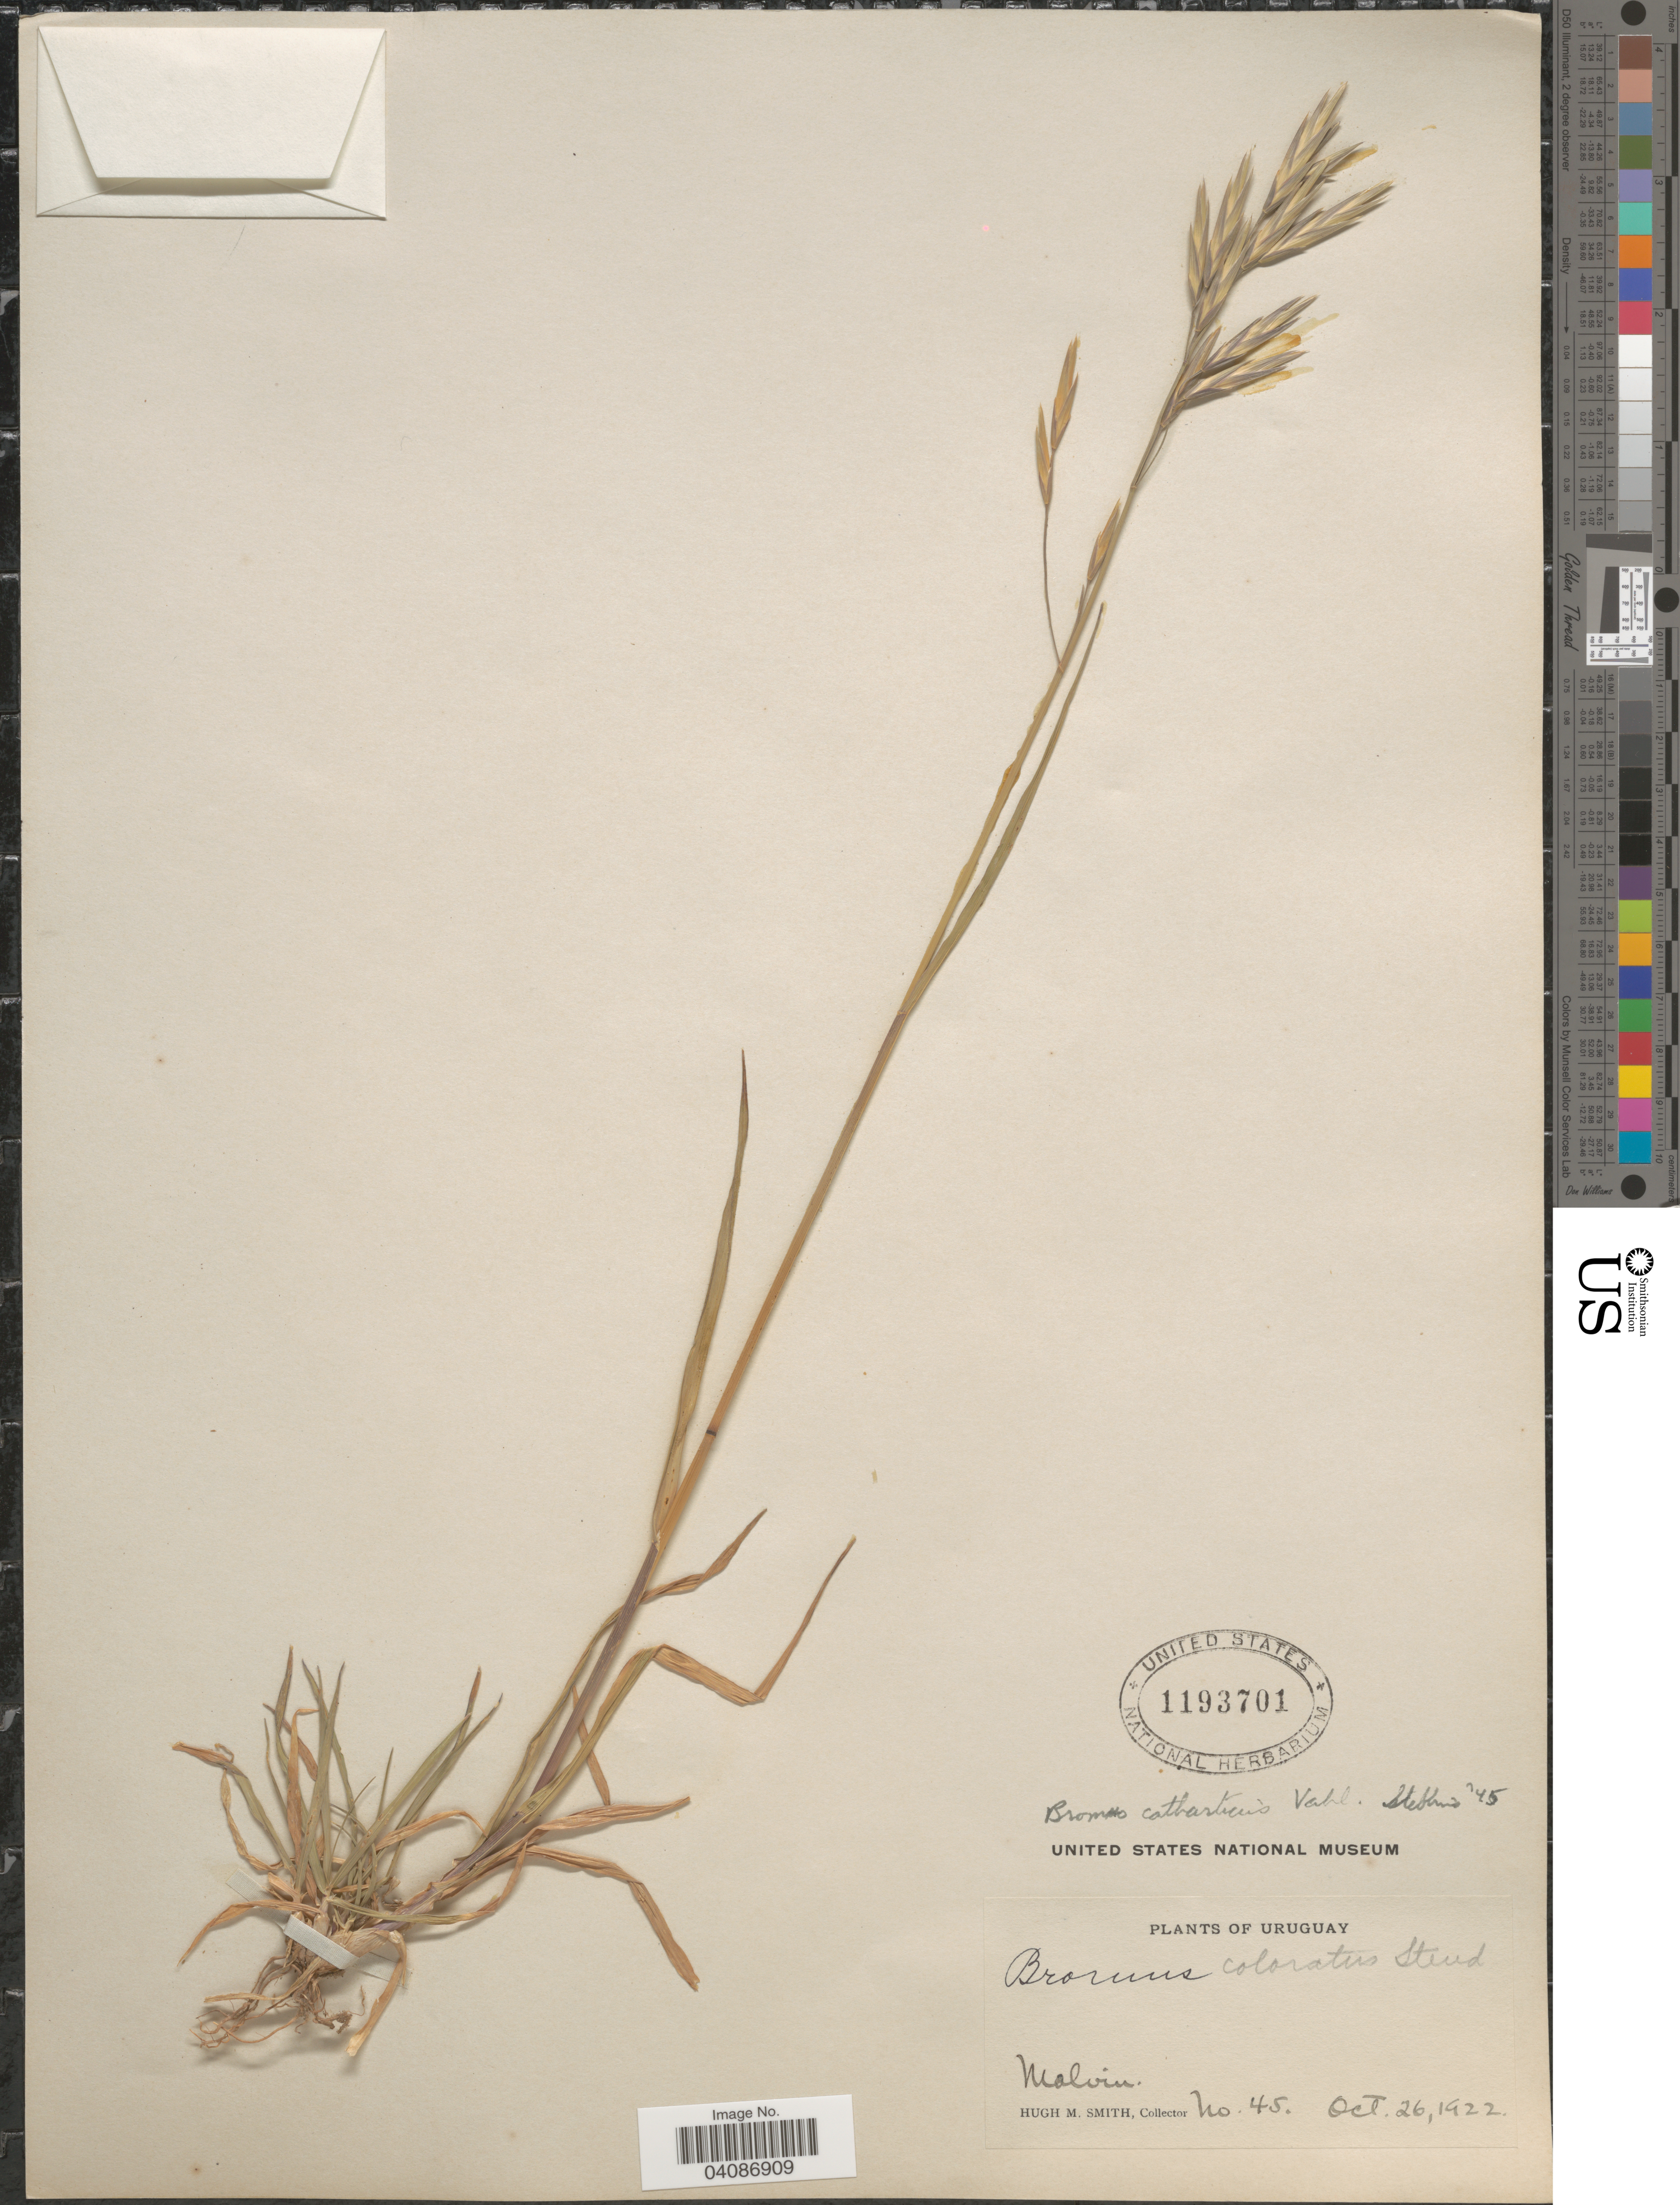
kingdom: Plantae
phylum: Tracheophyta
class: Liliopsida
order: Poales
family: Poaceae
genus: Bromus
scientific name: Bromus catharticus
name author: Vahl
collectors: H. M. Smith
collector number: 45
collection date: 1922-10-26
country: Uruguay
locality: Malvin.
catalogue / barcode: US 1193701